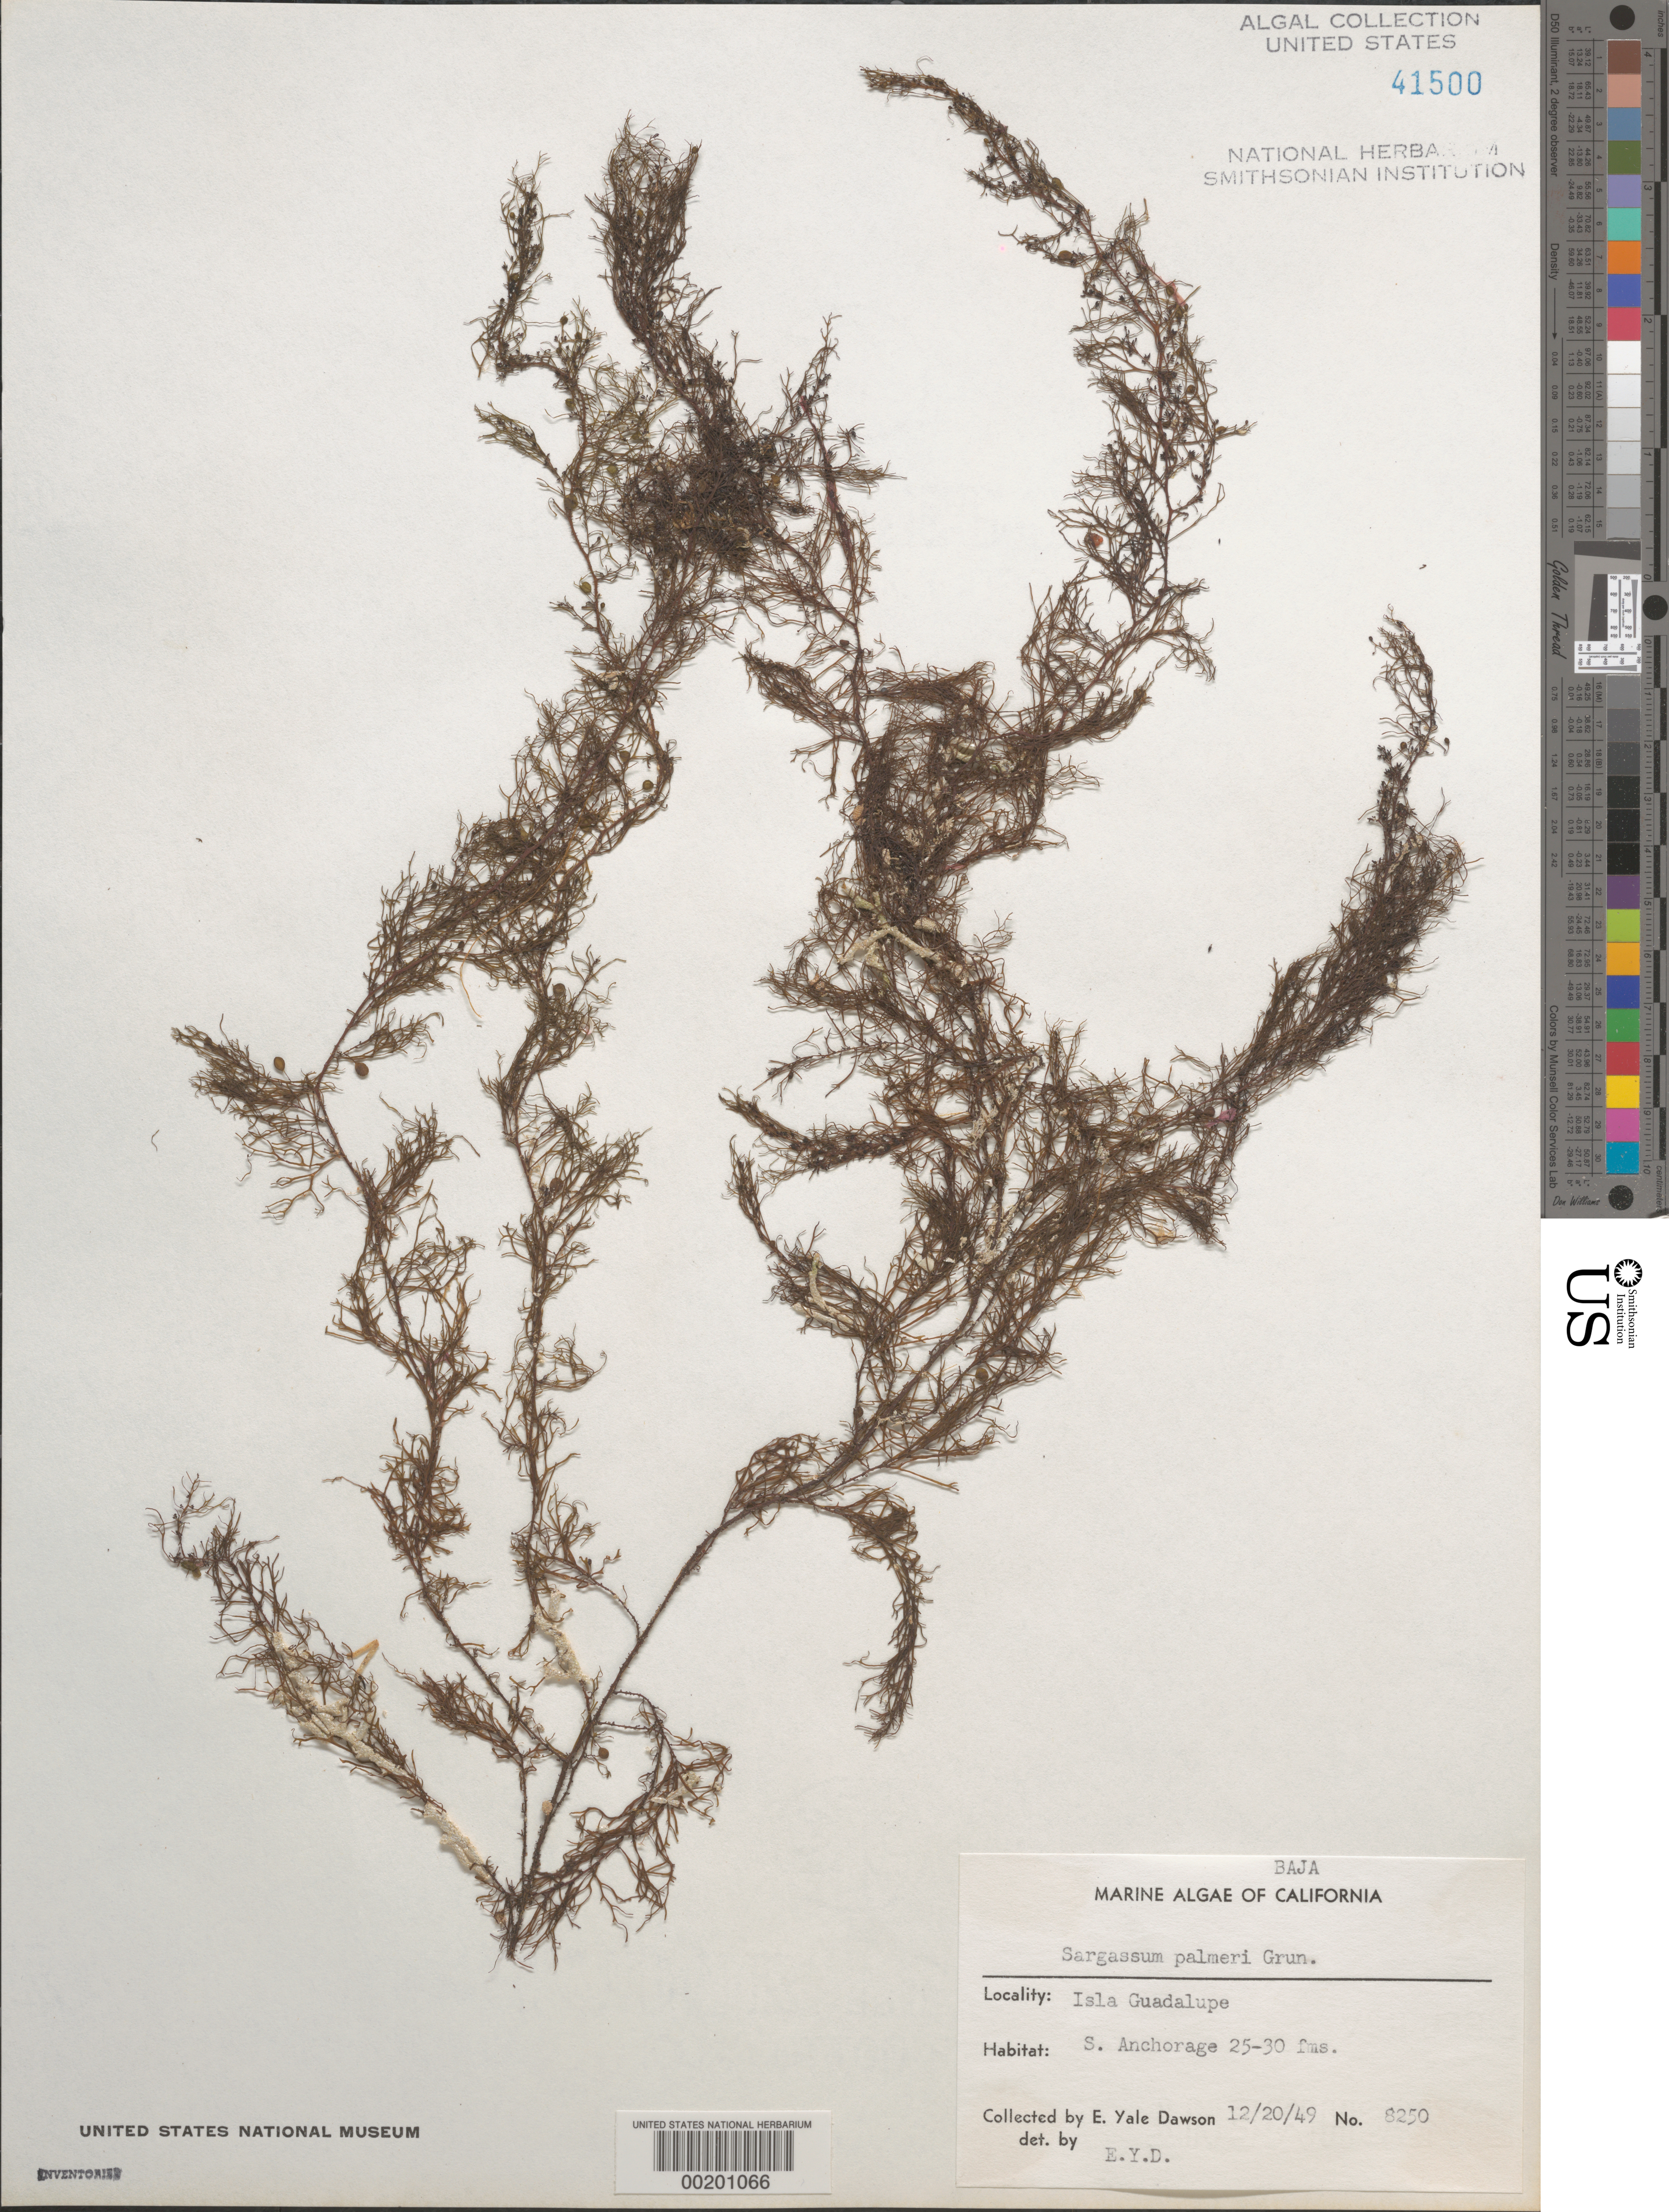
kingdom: Chromista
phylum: Ochrophyta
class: Phaeophyceae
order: Fucales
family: Sargassaceae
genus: Sargassum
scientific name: Sargassum palmeri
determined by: Dawson, E. Y.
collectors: E. Y. Dawson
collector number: EYD 8250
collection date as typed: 20 Dec 1949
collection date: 1949-12-20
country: Mexico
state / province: Baja California Norte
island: Isla Guadalupe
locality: South anchorage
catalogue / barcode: US 41500